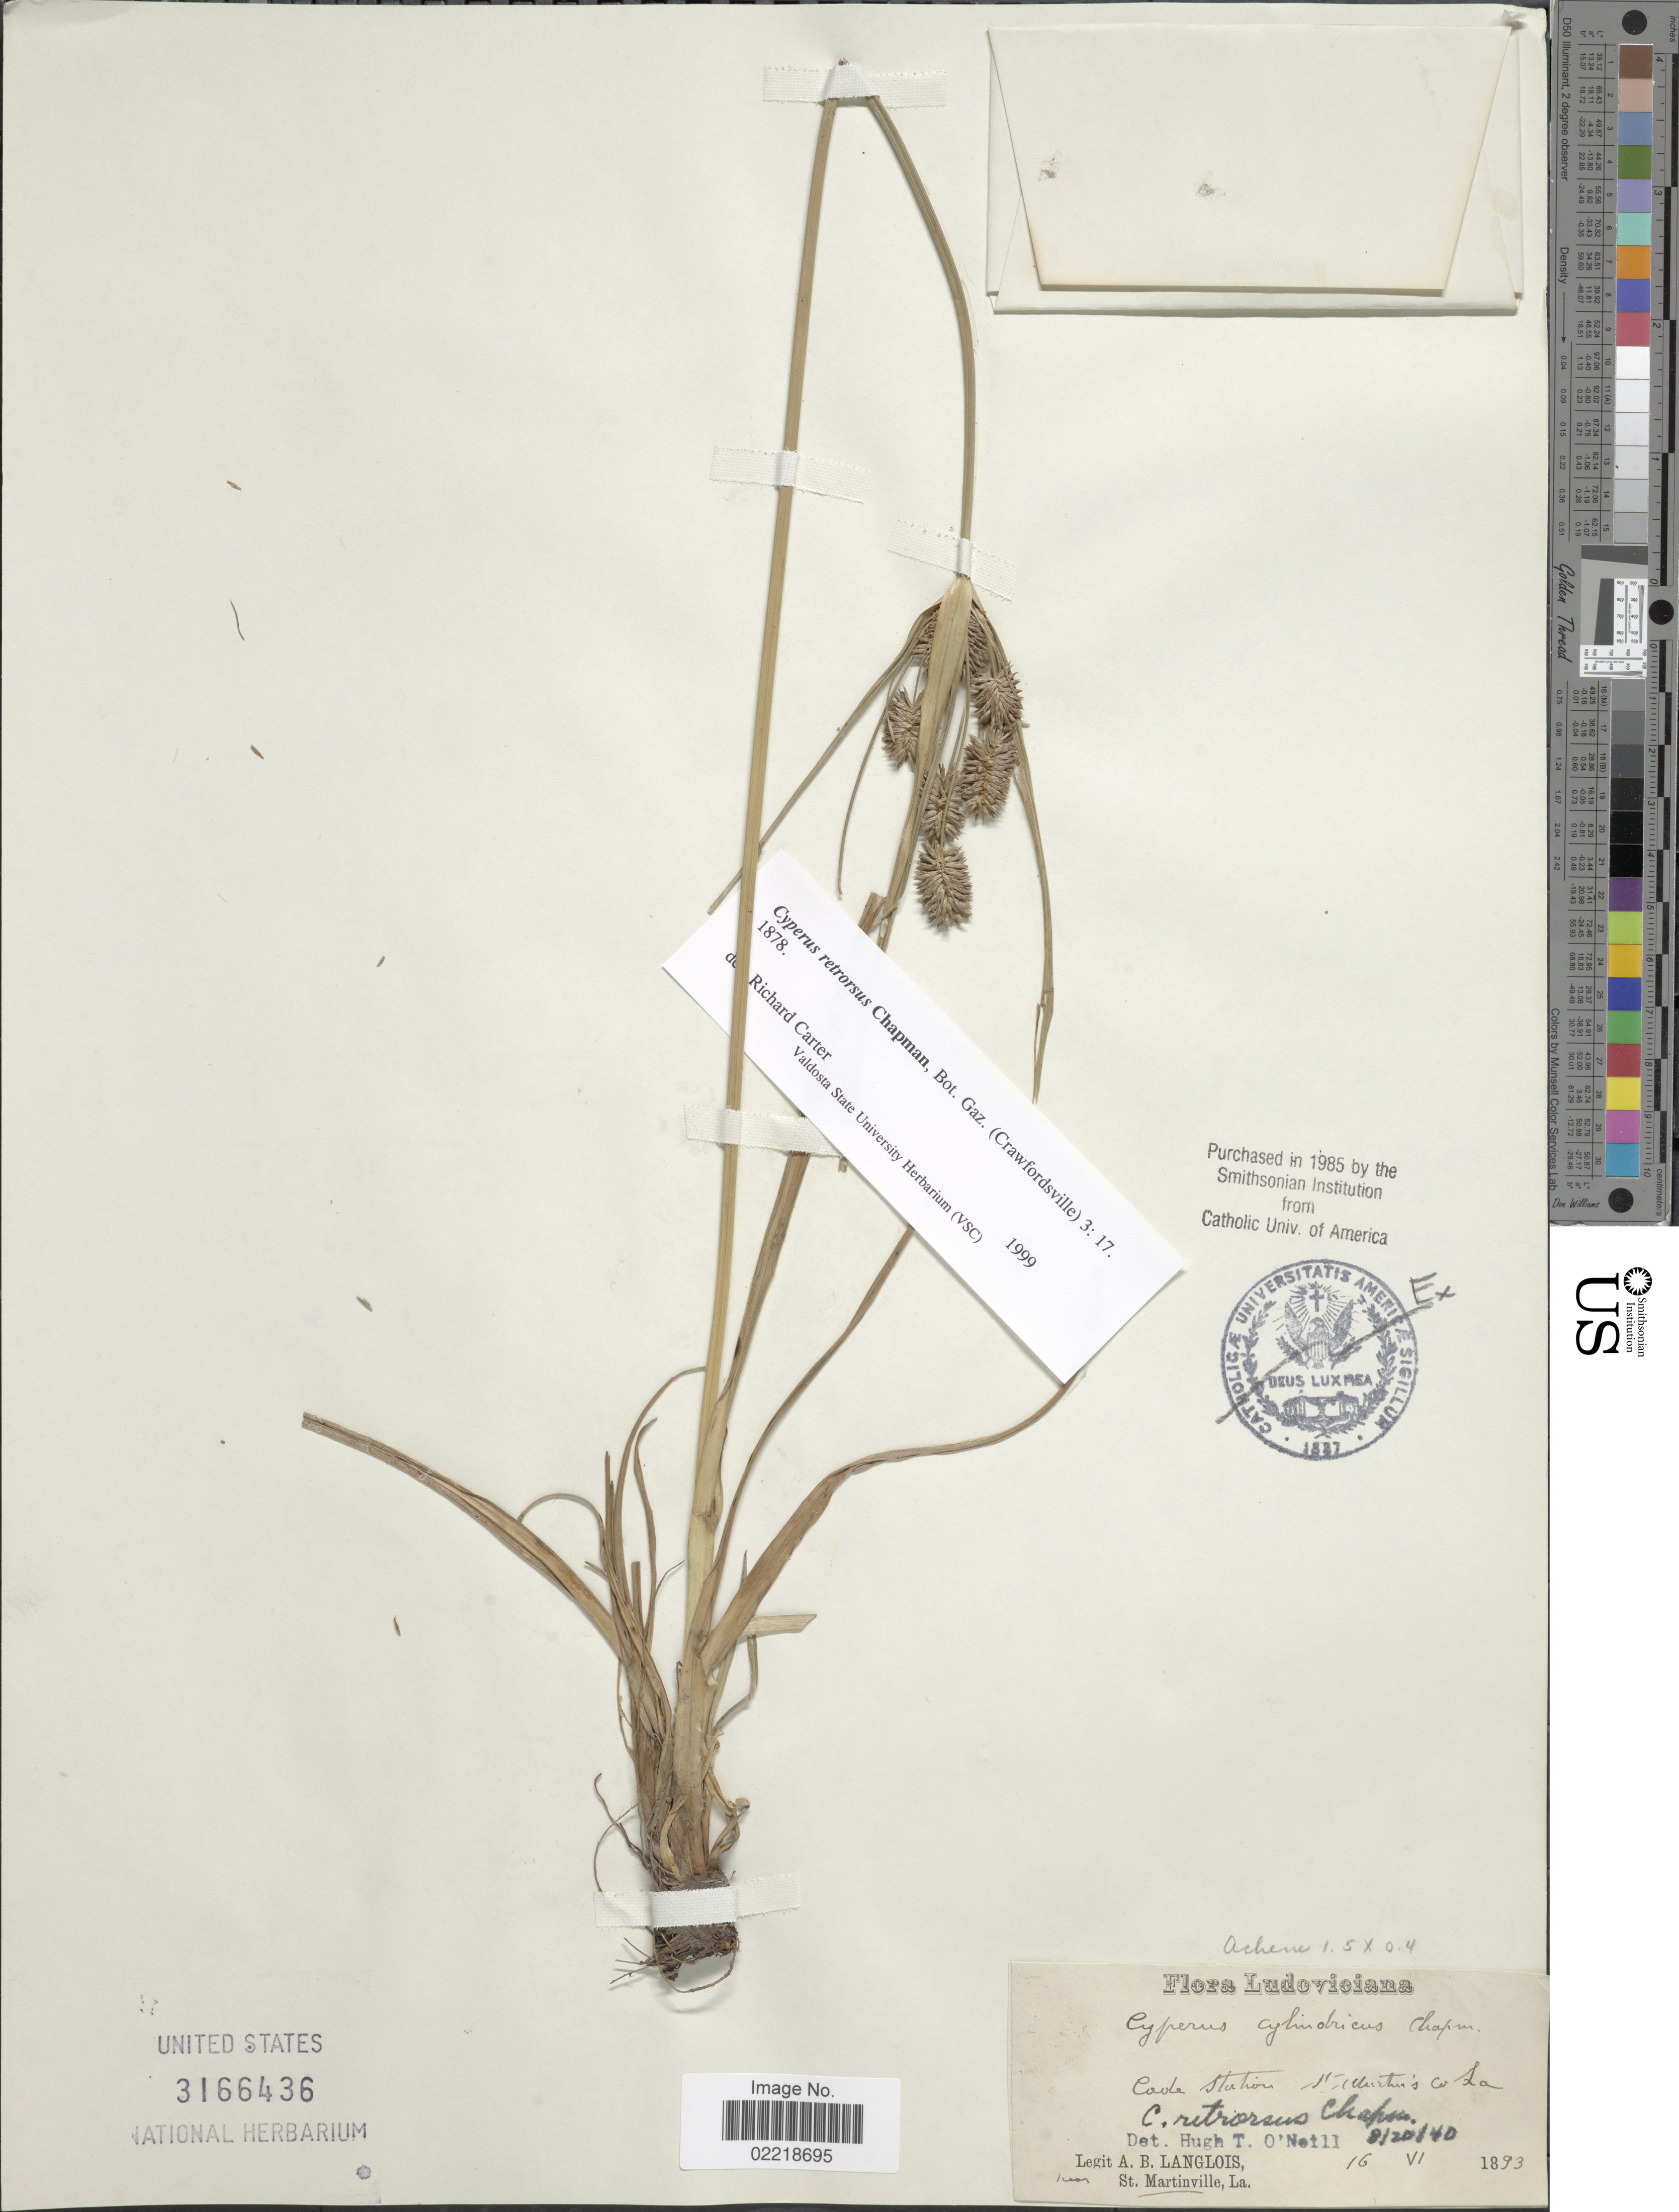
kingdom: Plantae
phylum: Tracheophyta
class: Liliopsida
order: Poales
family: Cyperaceae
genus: Cyperus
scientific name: Cyperus retrorsus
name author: Chapm.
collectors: A. Langlois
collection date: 1893-06-16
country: United States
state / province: Louisiana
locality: Ludoviciana. Code Station. St. Martin's Co.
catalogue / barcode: US 3166436